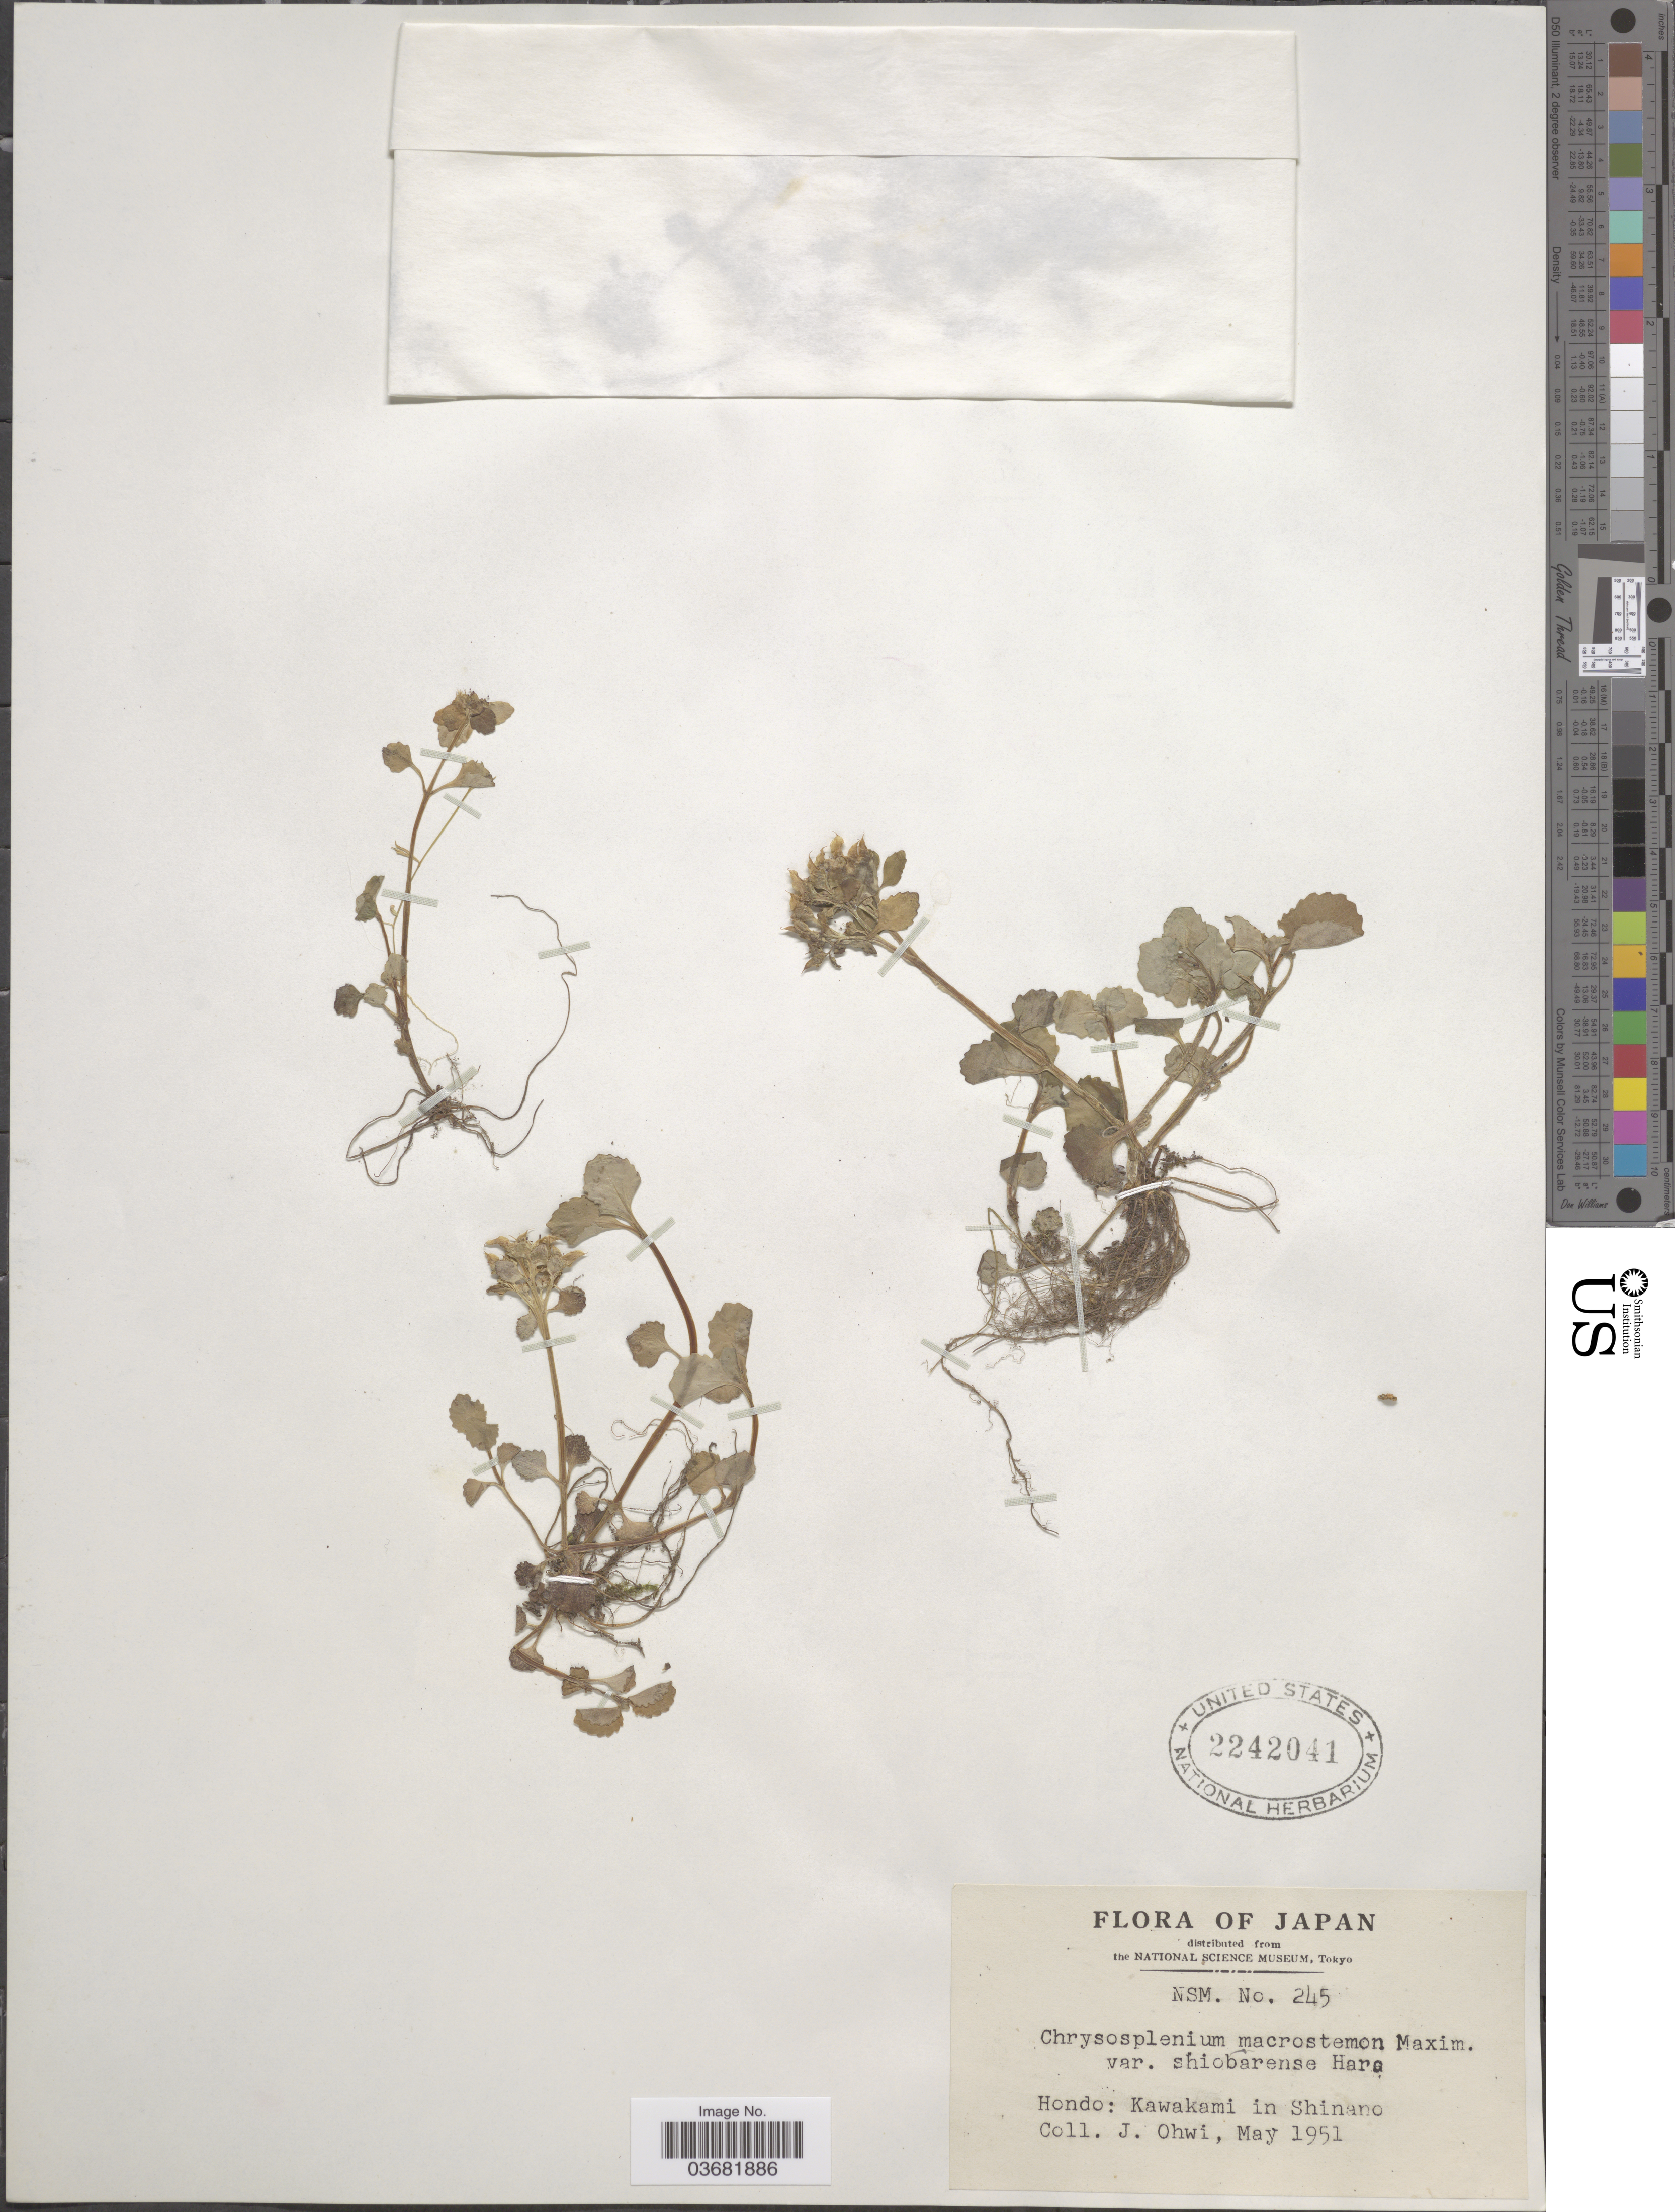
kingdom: Plantae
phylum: Tracheophyta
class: Magnoliopsida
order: Saxifragales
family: Saxifragaceae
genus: Chrysosplenium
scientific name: Chrysosplenium macrostemon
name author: Maxim. ex Franch. & Sav.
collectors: J. Ohwi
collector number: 245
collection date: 1951-05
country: Japan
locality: Hondo: Kawakami in Shinano.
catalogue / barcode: US 2242041